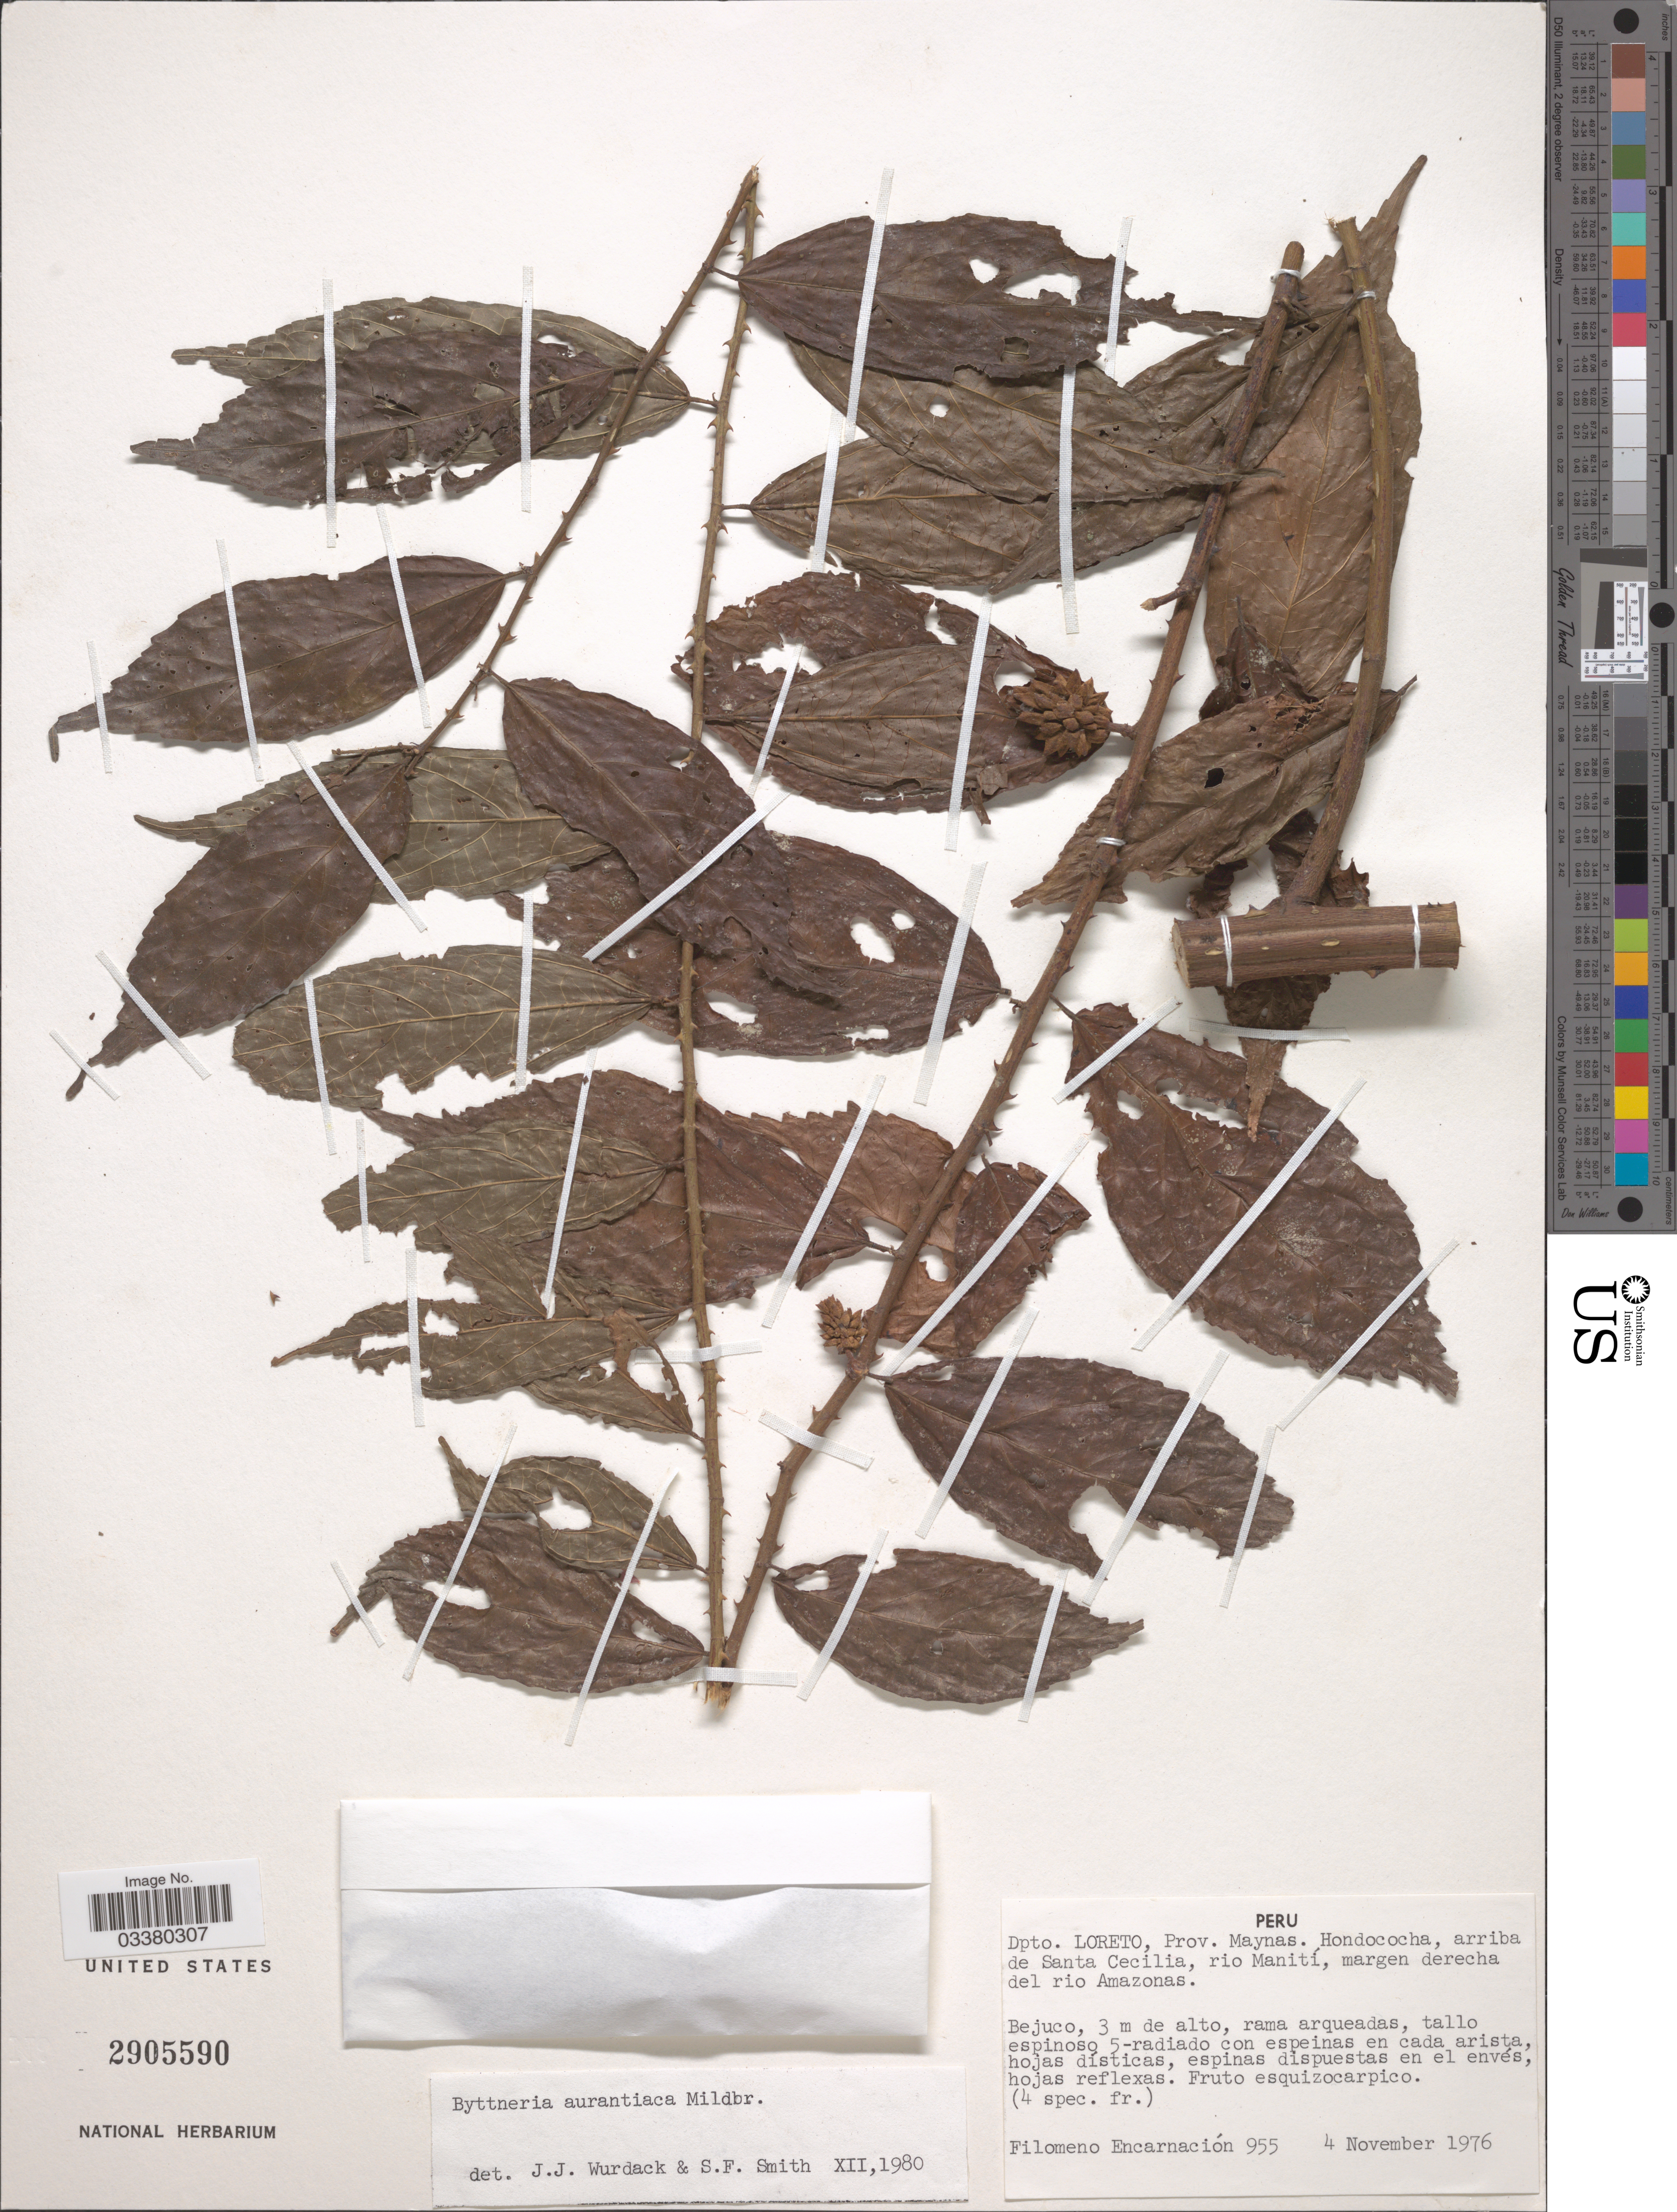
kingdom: Plantae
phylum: Tracheophyta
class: Magnoliopsida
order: Malvales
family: Malvaceae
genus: Byttneria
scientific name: Byttneria aurantiaca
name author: Mildbr.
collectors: F. Encarnación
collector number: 955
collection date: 1976-11-04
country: Peru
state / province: Loreto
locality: Dpto. Loreto, Prov. Maynas. Hondococha, arriba de Santa Cecilia, rio Manití, margen derecha del rio Amazonas.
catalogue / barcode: US 2905590